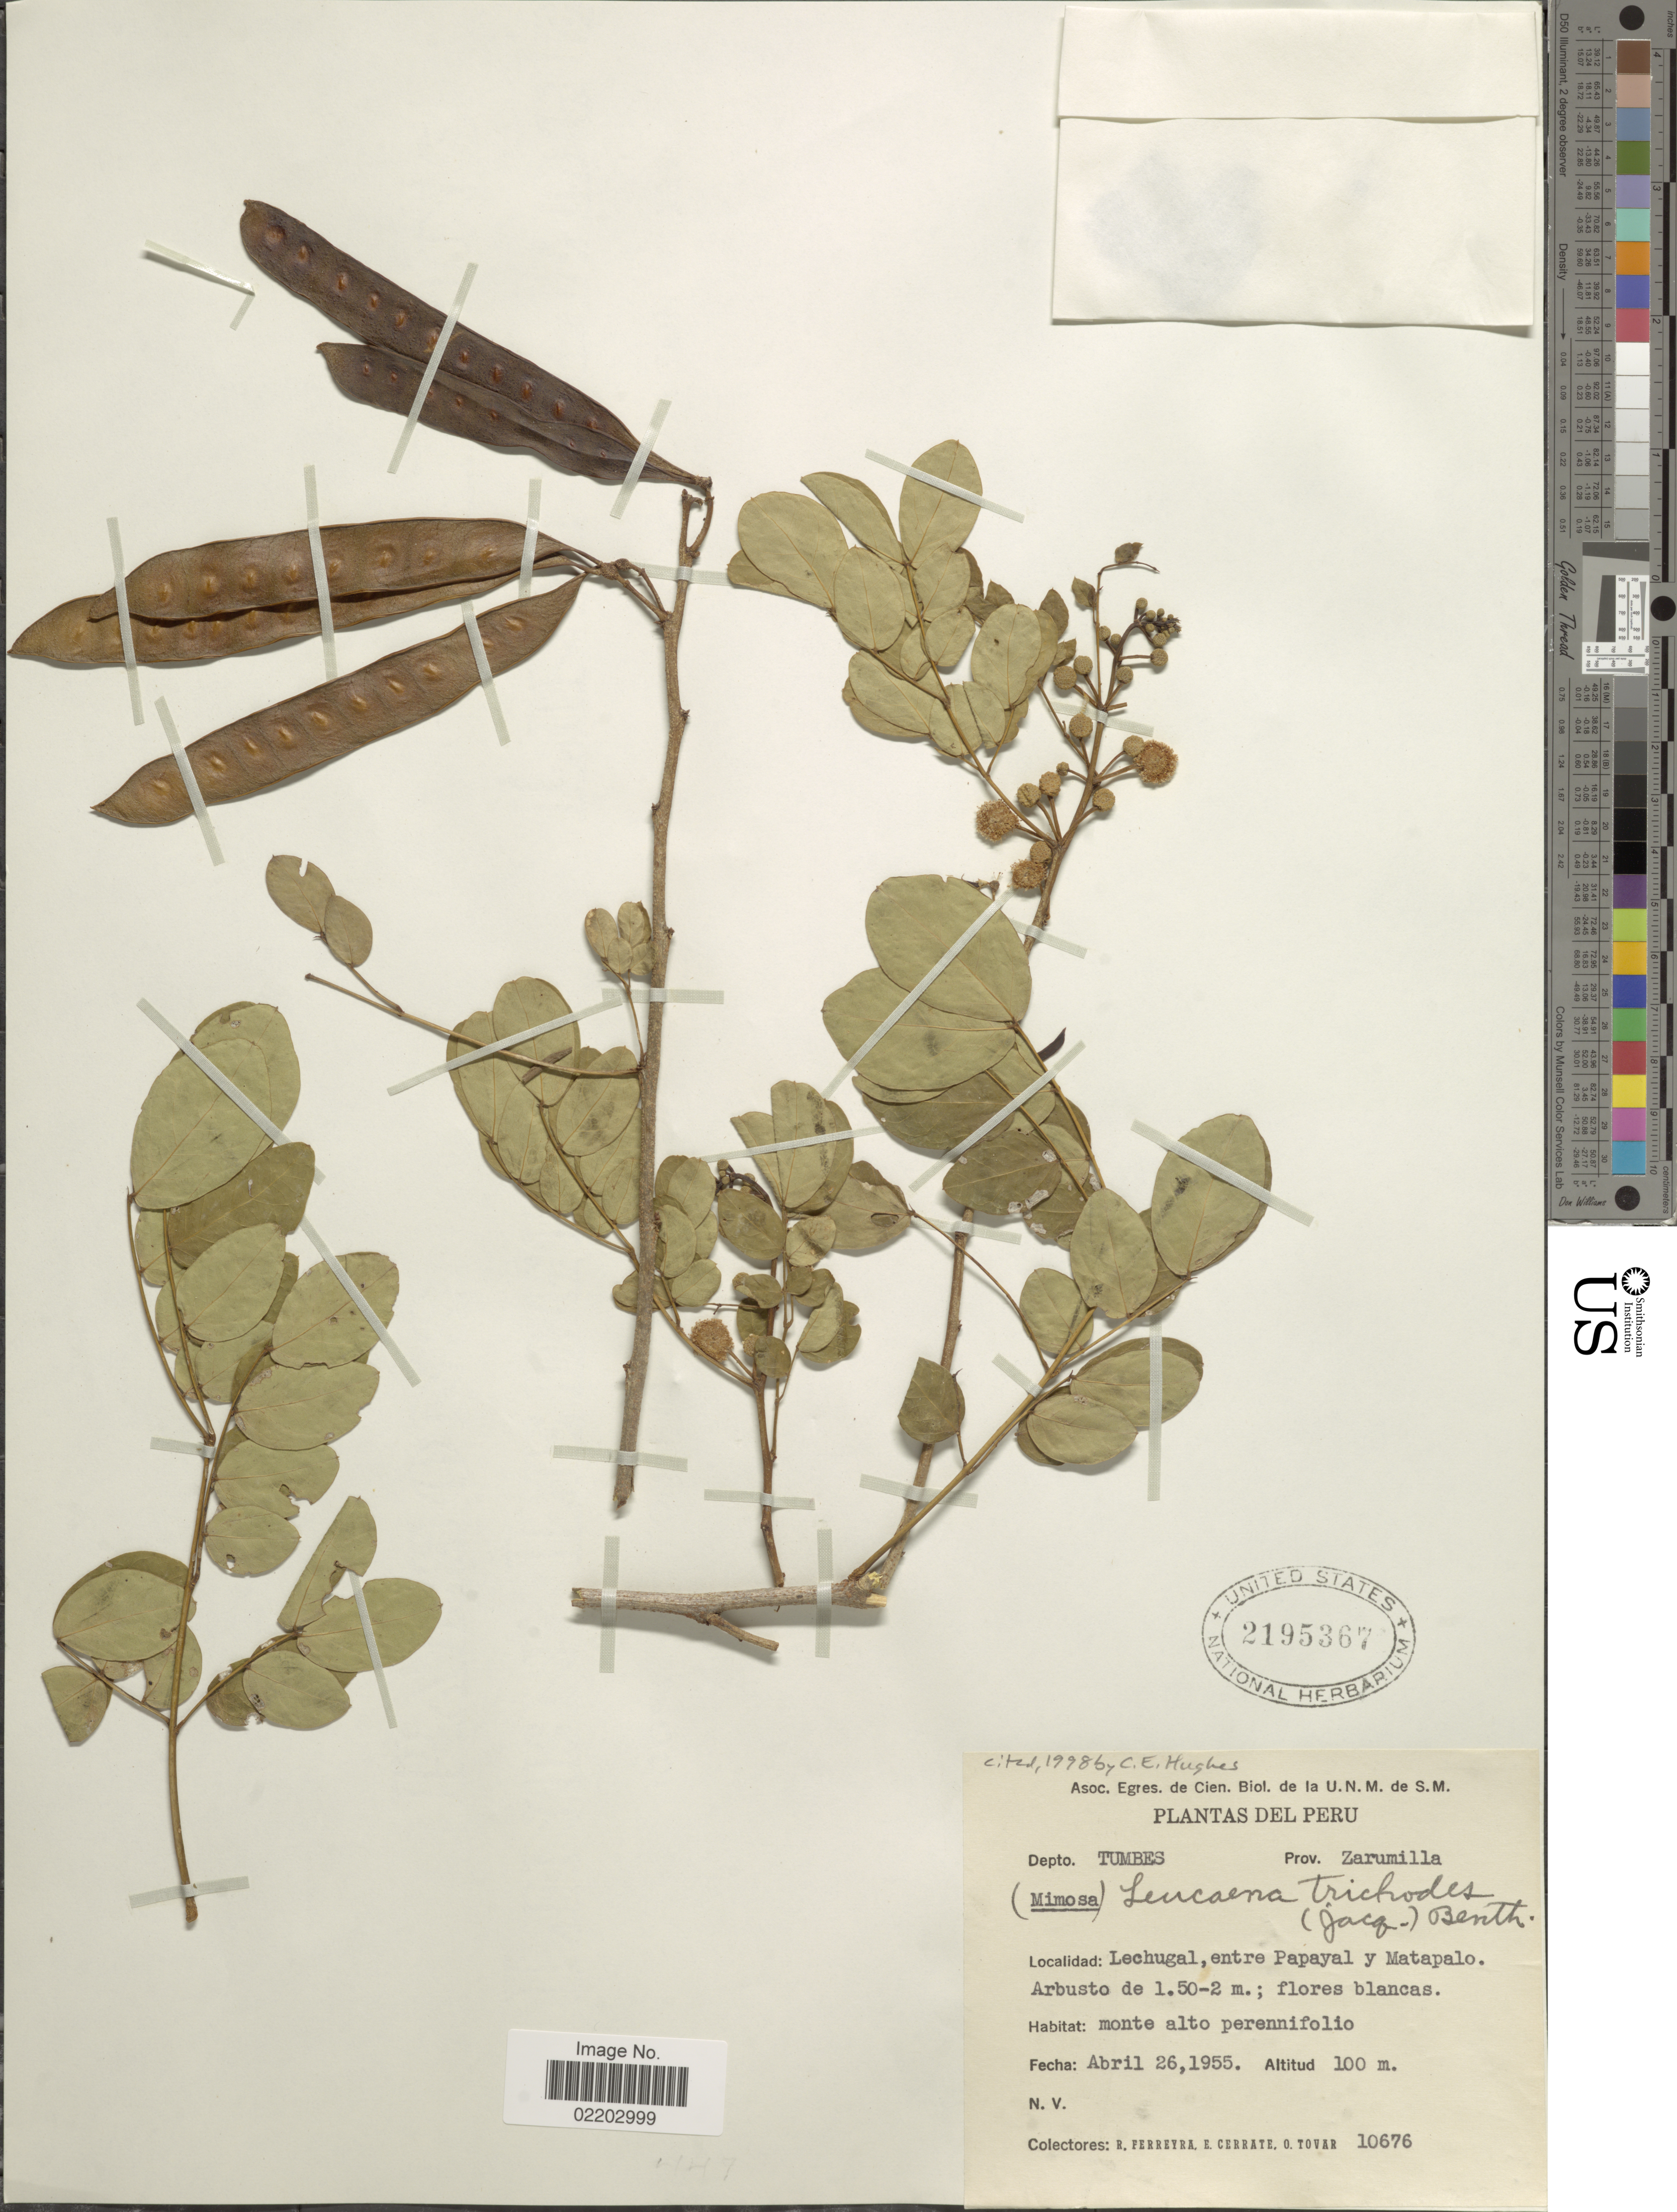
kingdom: Plantae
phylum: Tracheophyta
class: Magnoliopsida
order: Fabales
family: Fabaceae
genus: Leucaena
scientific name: Leucaena trichodes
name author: (Jacq.) Benth.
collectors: R. A. Ferreyra, E. Cerrate & Ó. Tovar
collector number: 10676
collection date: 1955-04-26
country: Peru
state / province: Tumbes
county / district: Zarumilla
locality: Depto. Tumbes, Prov. Zarumilla. Lechugal, entre Papayal y Matapalo.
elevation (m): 100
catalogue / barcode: US 2195367